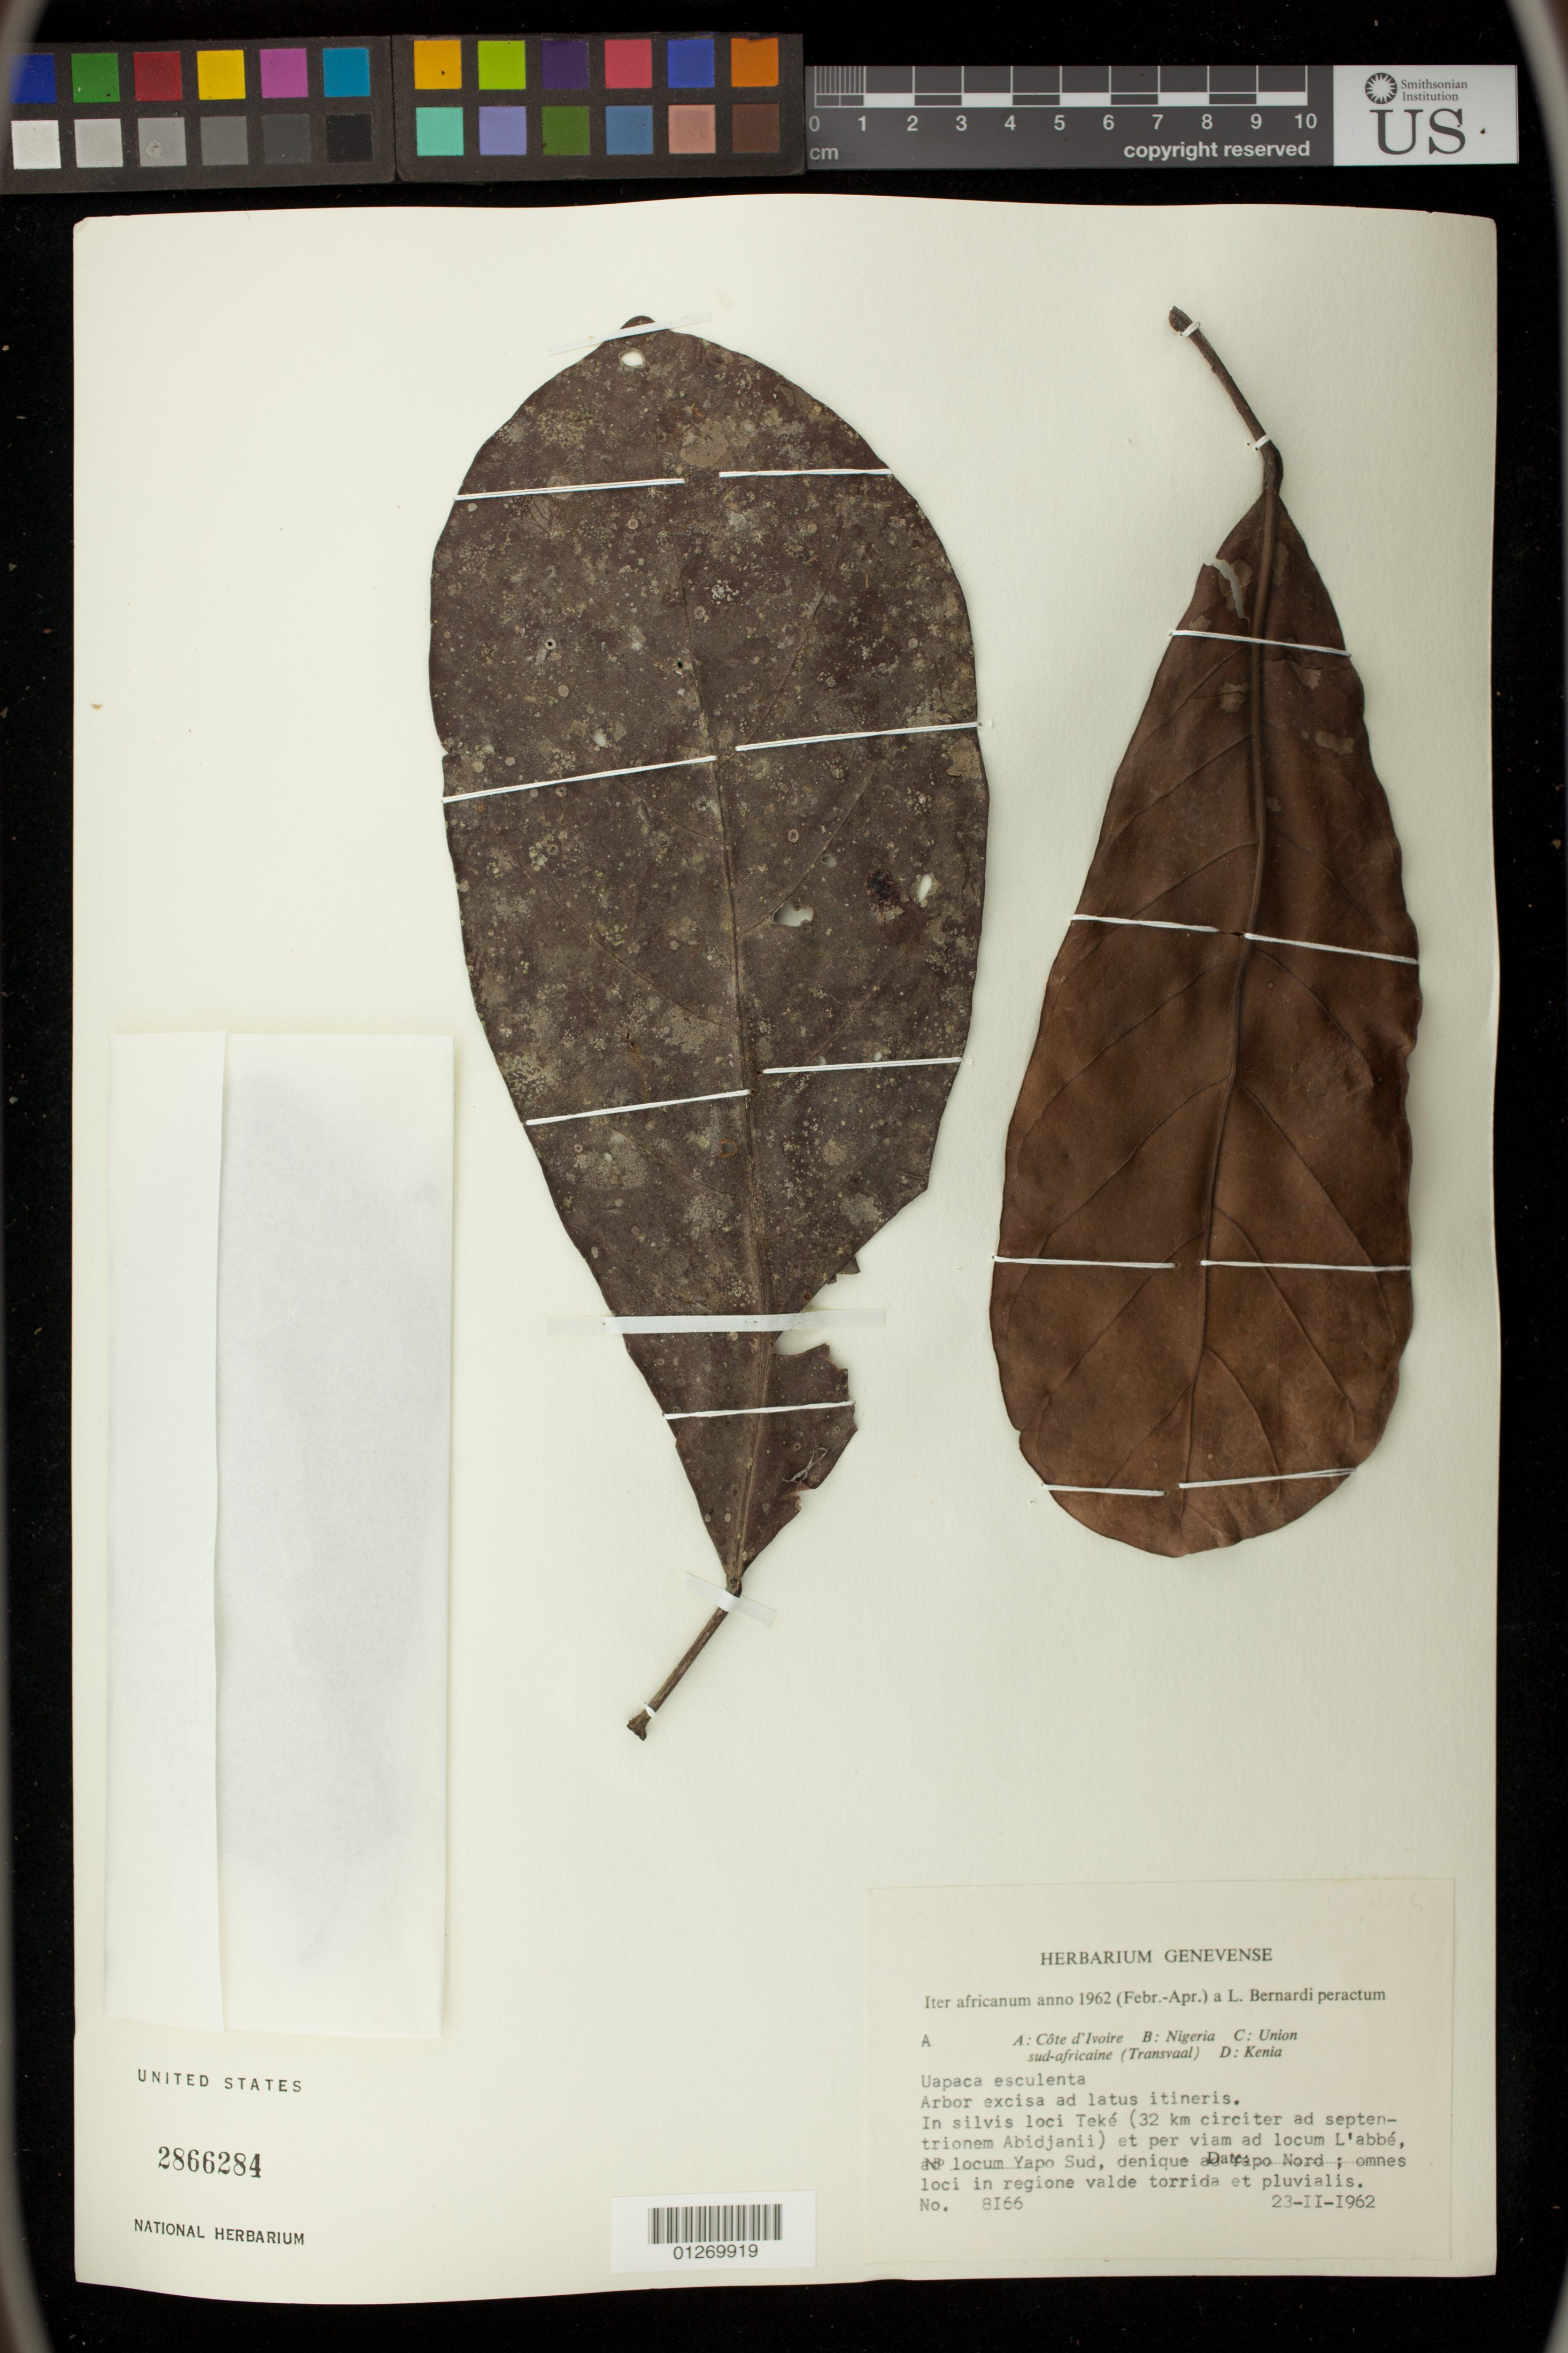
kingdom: Plantae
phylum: Tracheophyta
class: Magnoliopsida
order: Malpighiales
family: Phyllanthaceae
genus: Uapaca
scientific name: Uapaca esculenta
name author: A. Chev. ex Aubrév. & Leandri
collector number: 8166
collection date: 1962-11-23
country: Ivory Coast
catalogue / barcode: US 2866284